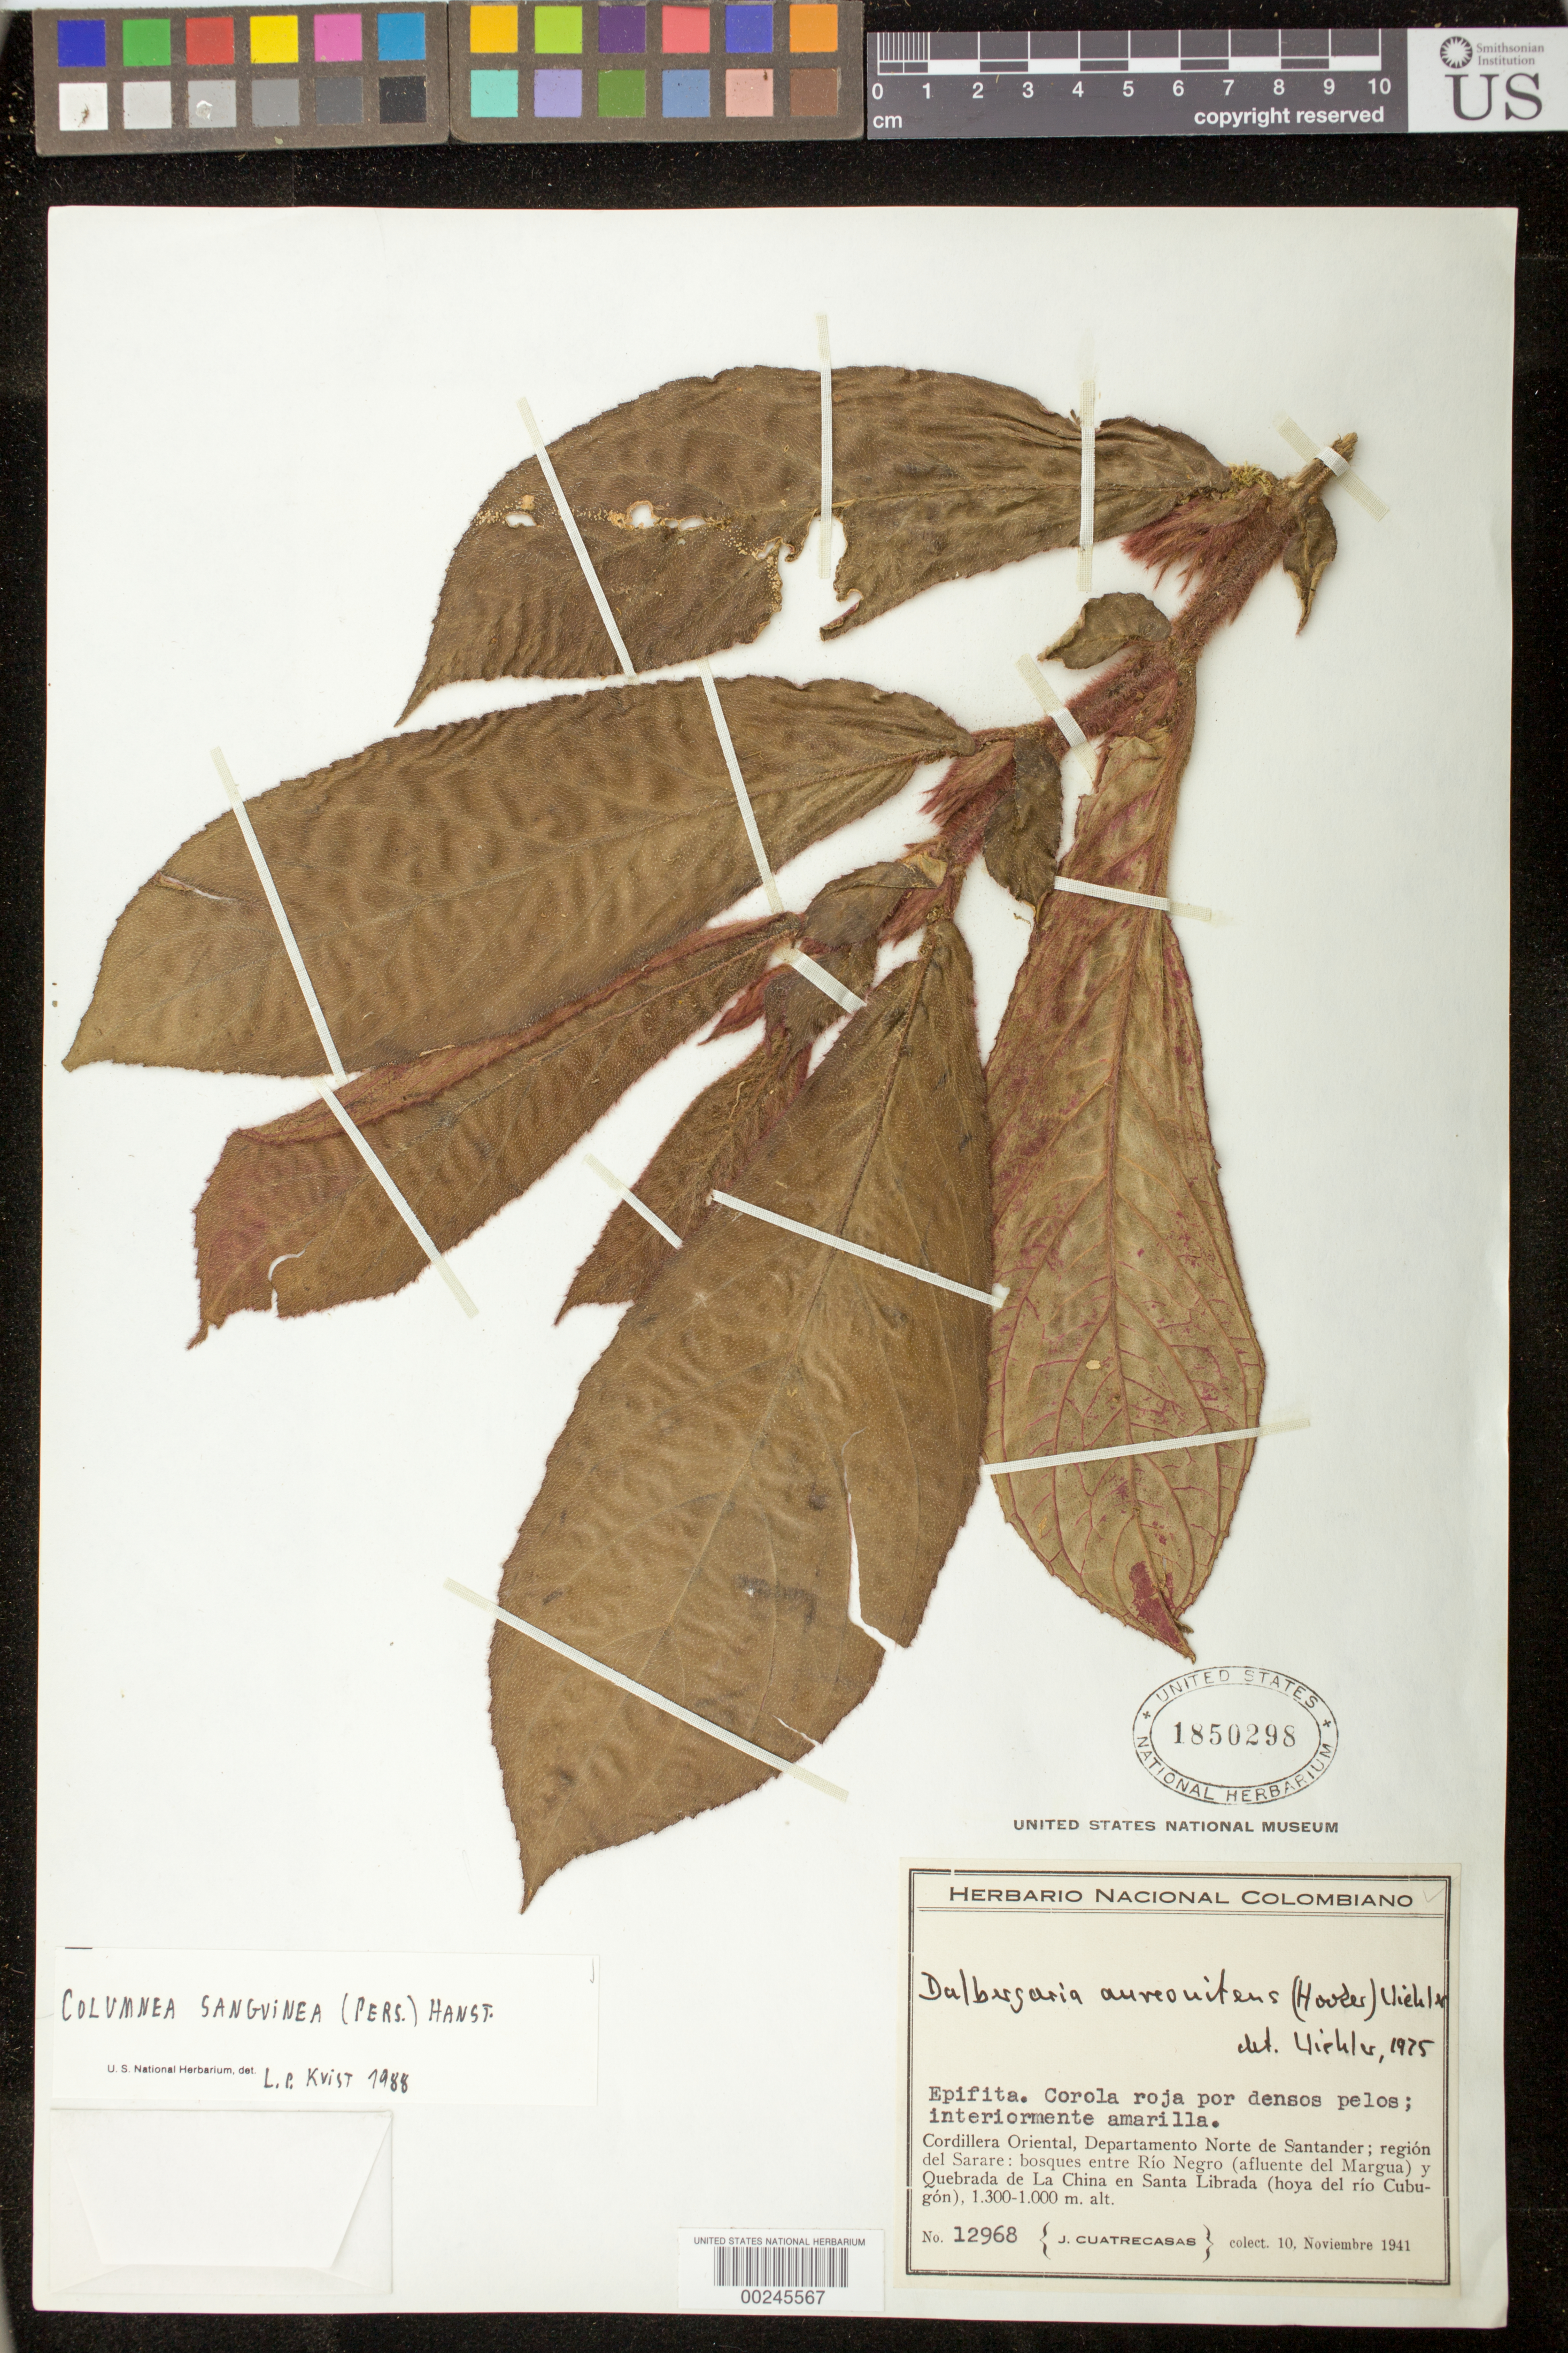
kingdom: Plantae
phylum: Tracheophyta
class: Magnoliopsida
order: Lamiales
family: Gesneriaceae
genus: Columnea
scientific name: Columnea sanguinea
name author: (Pers.) Hanst.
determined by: Skog, Laurence E.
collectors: J. Cuatrecasas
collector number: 12968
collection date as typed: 10 Nov 1941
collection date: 1941-11-10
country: Colombia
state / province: Norte de Santander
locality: Cordillera Oriental; región del Sararé: bosques entre Río Negro (afluente del Margua) y Quebrada de La China en Santa Librada (hoya del río Cubugón)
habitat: Bosques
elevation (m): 1000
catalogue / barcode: US 1850298